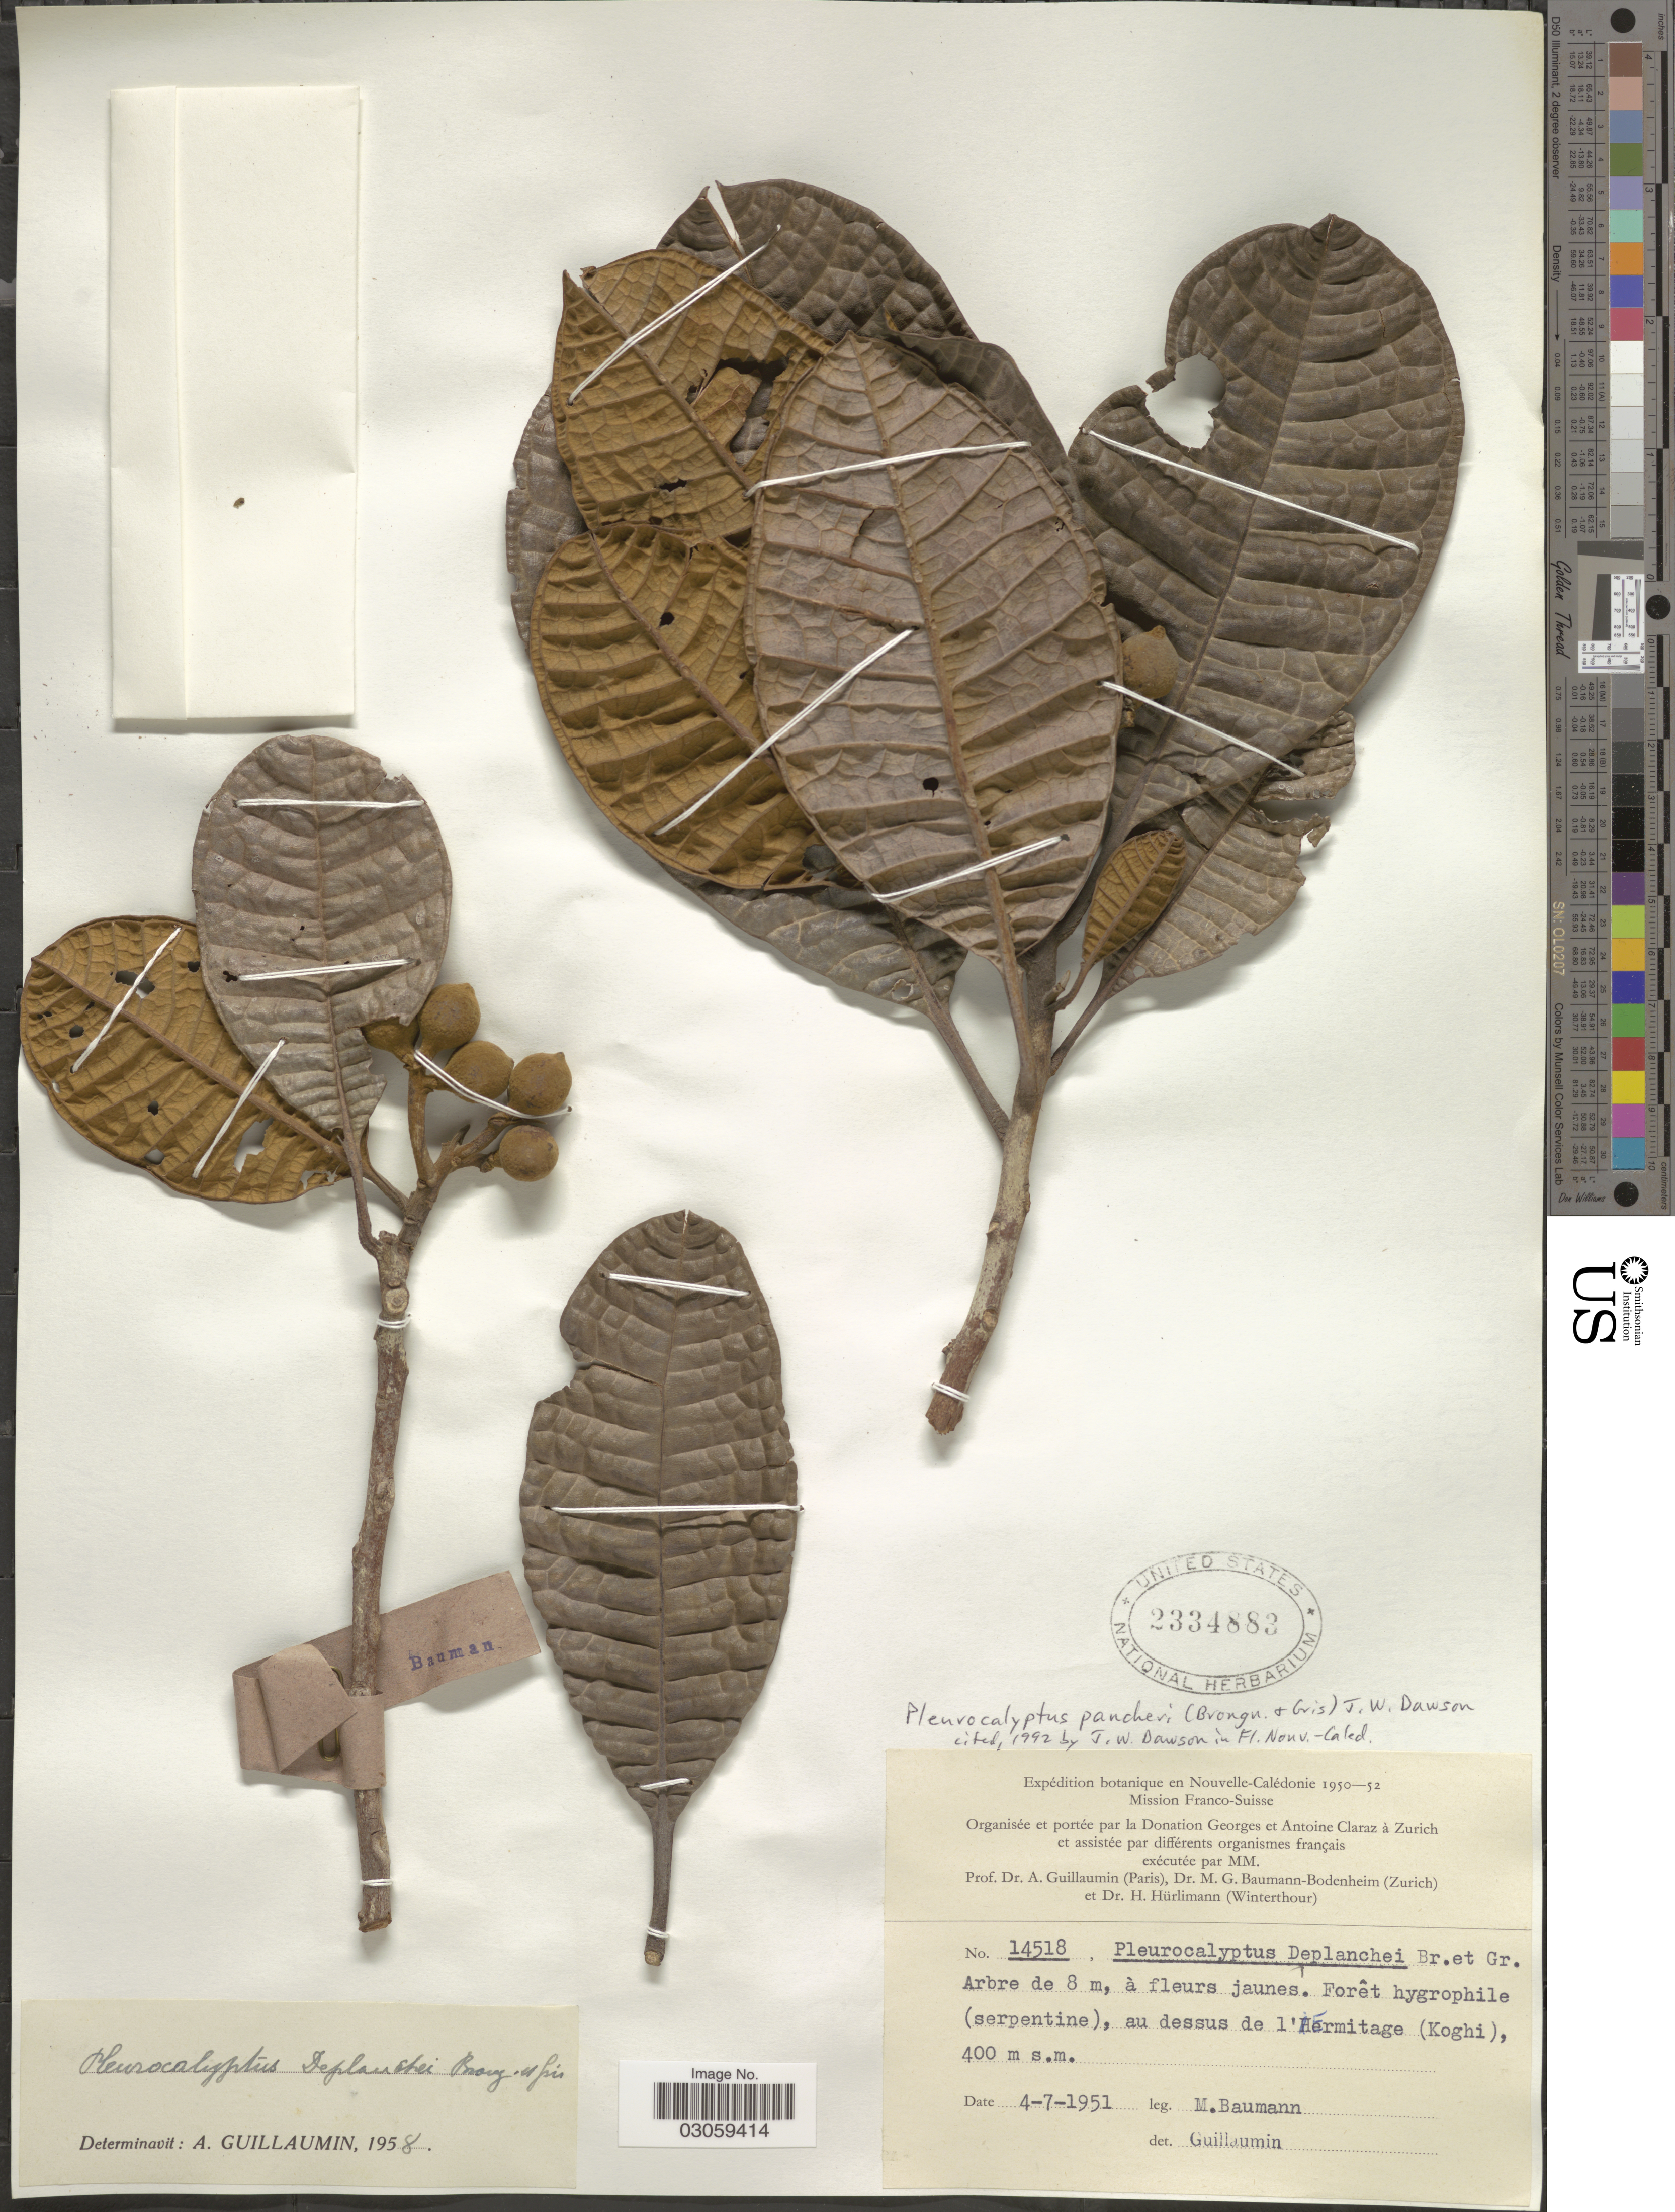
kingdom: Plantae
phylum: Tracheophyta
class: Magnoliopsida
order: Myrtales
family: Myrtaceae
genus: Pleurocalyptus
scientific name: Pleurocalyptus pancheri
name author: (Brongn. & Gris) J.W. Dawson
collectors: M. Baumann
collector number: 14518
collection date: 1951-07-04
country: New Caledonia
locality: En Nouvelle-Calédonie. Au dessus de l'Hermitage (Koghi).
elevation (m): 400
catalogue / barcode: US 2334883